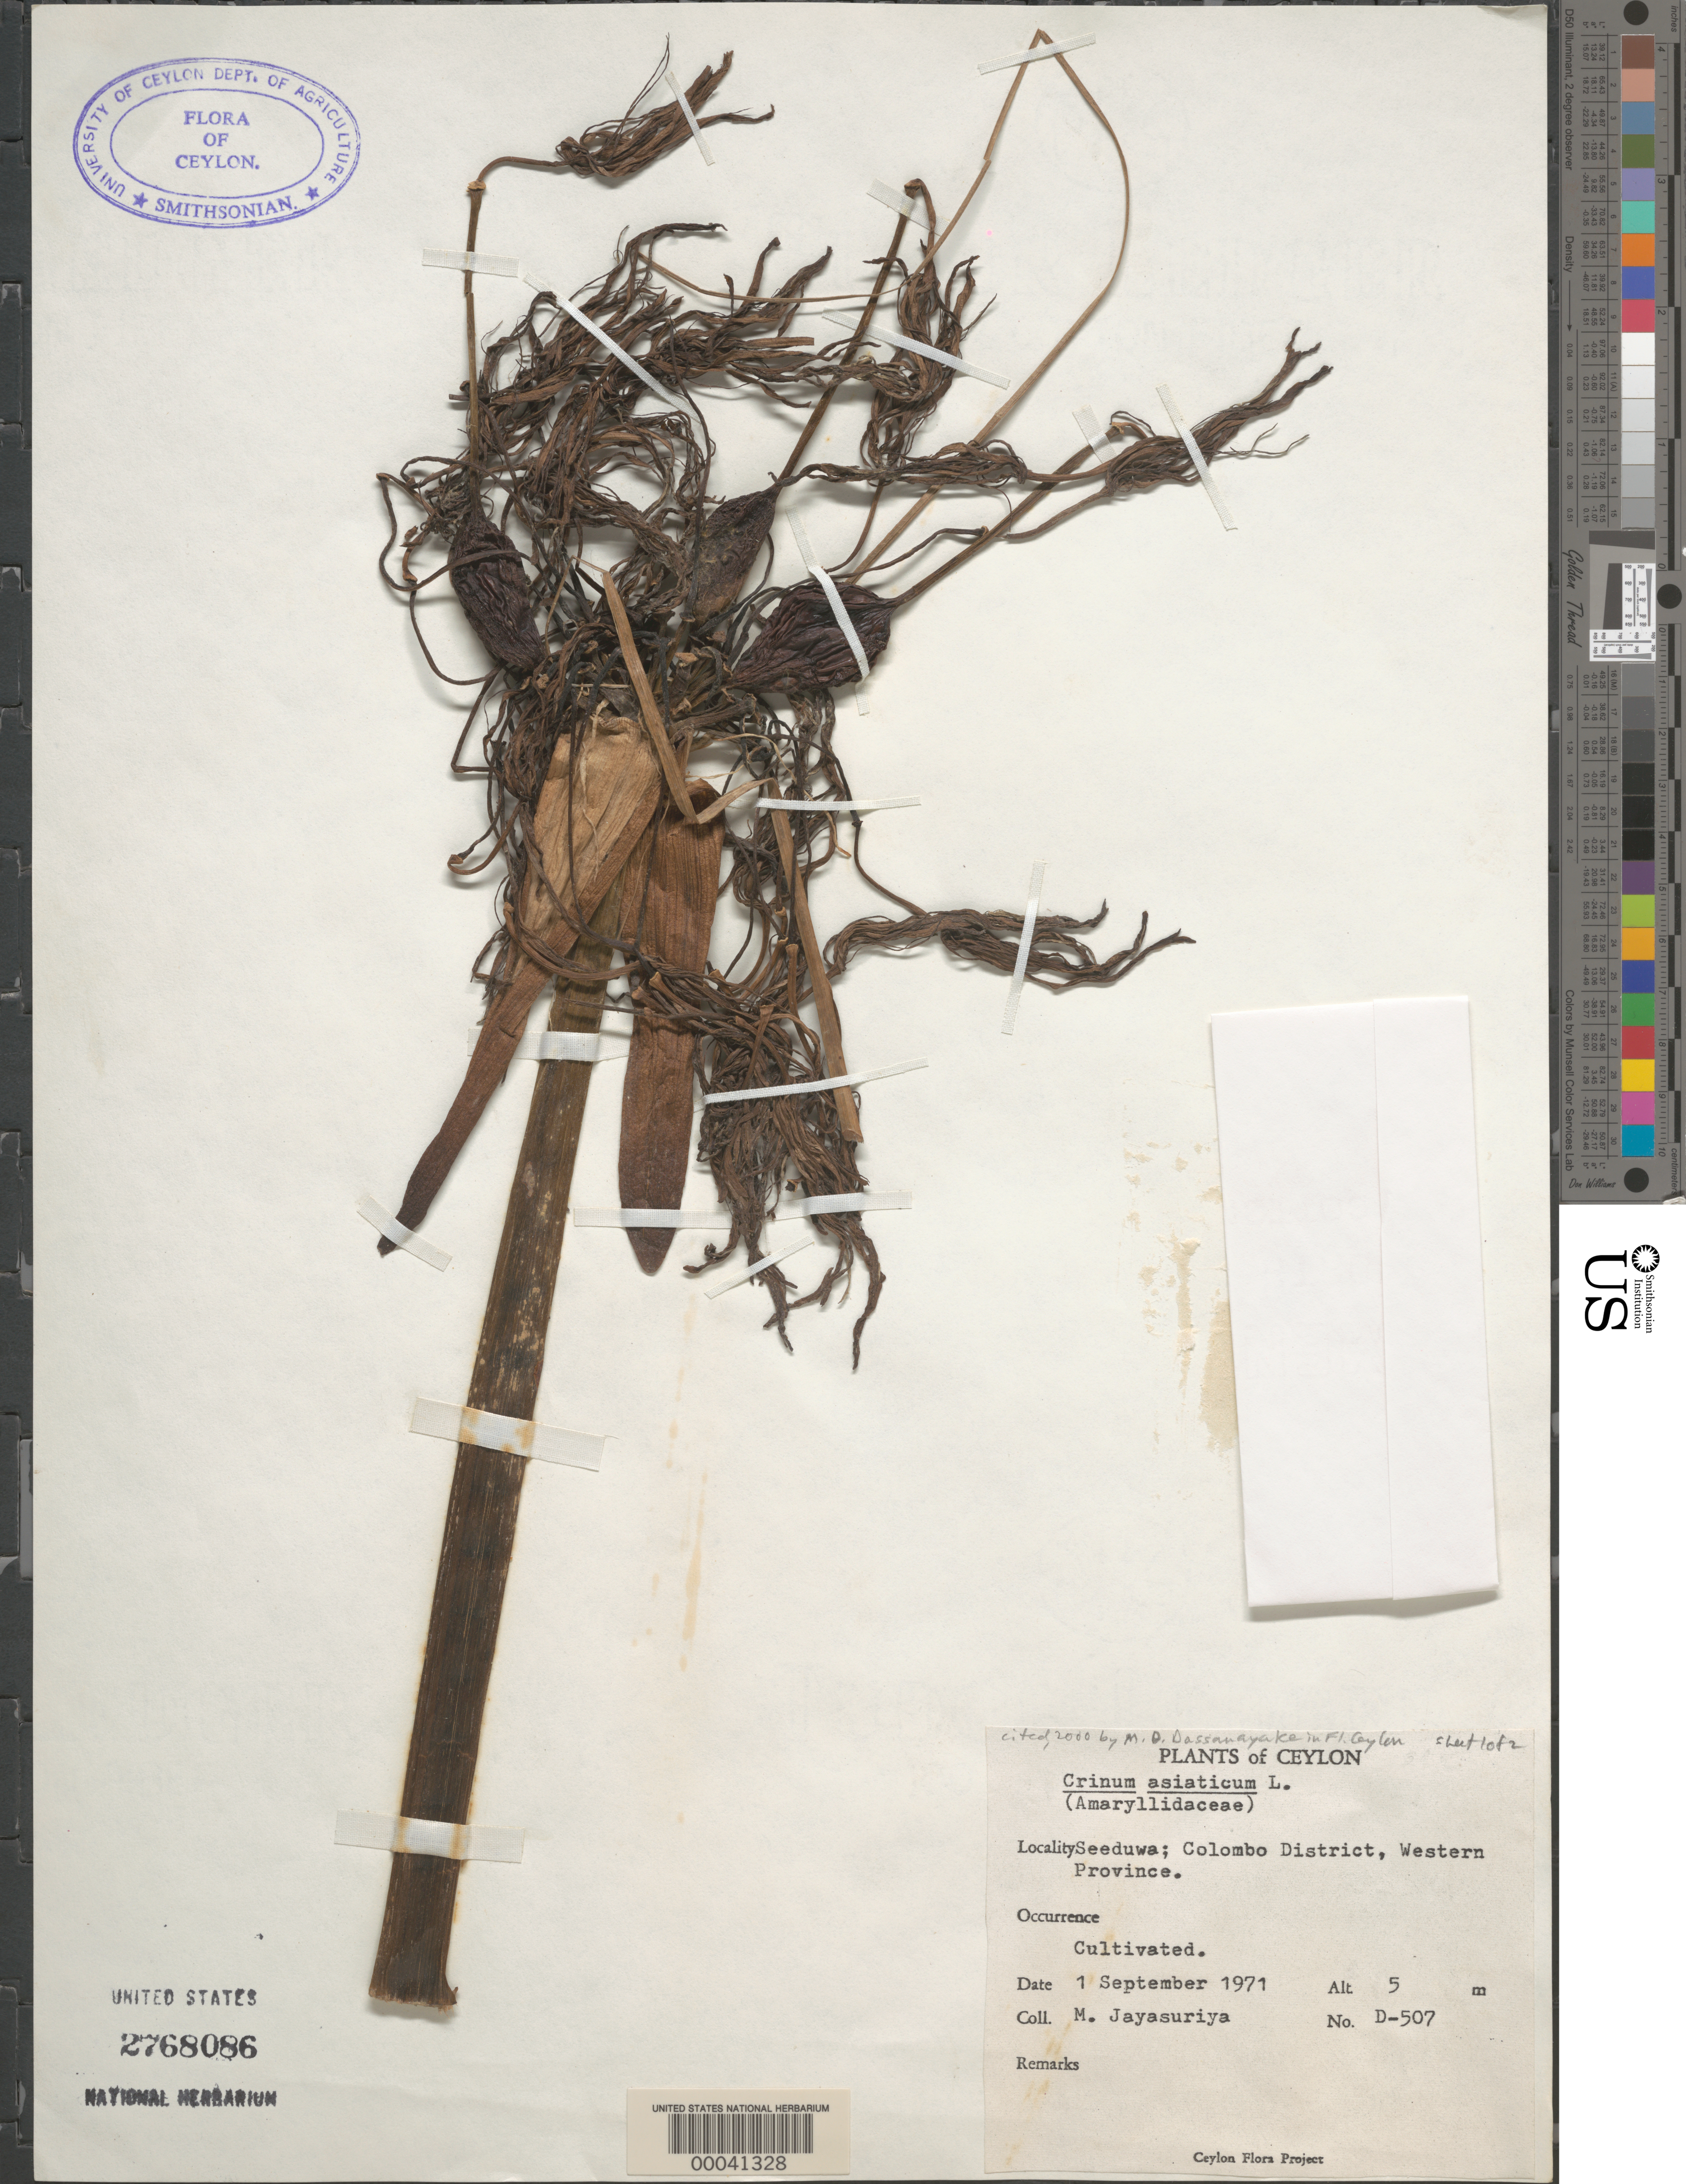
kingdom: Plantae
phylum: Tracheophyta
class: Liliopsida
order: Asparagales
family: Amaryllidaceae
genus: Crinum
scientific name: Crinum asiaticum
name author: L.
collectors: A. H. Jayasuriya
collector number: D-507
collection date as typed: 01 Sep 1971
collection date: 1971-09-01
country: Sri Lanka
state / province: Western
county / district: Colombo Dist.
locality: Seeduwa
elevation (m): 5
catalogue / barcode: US 2768086